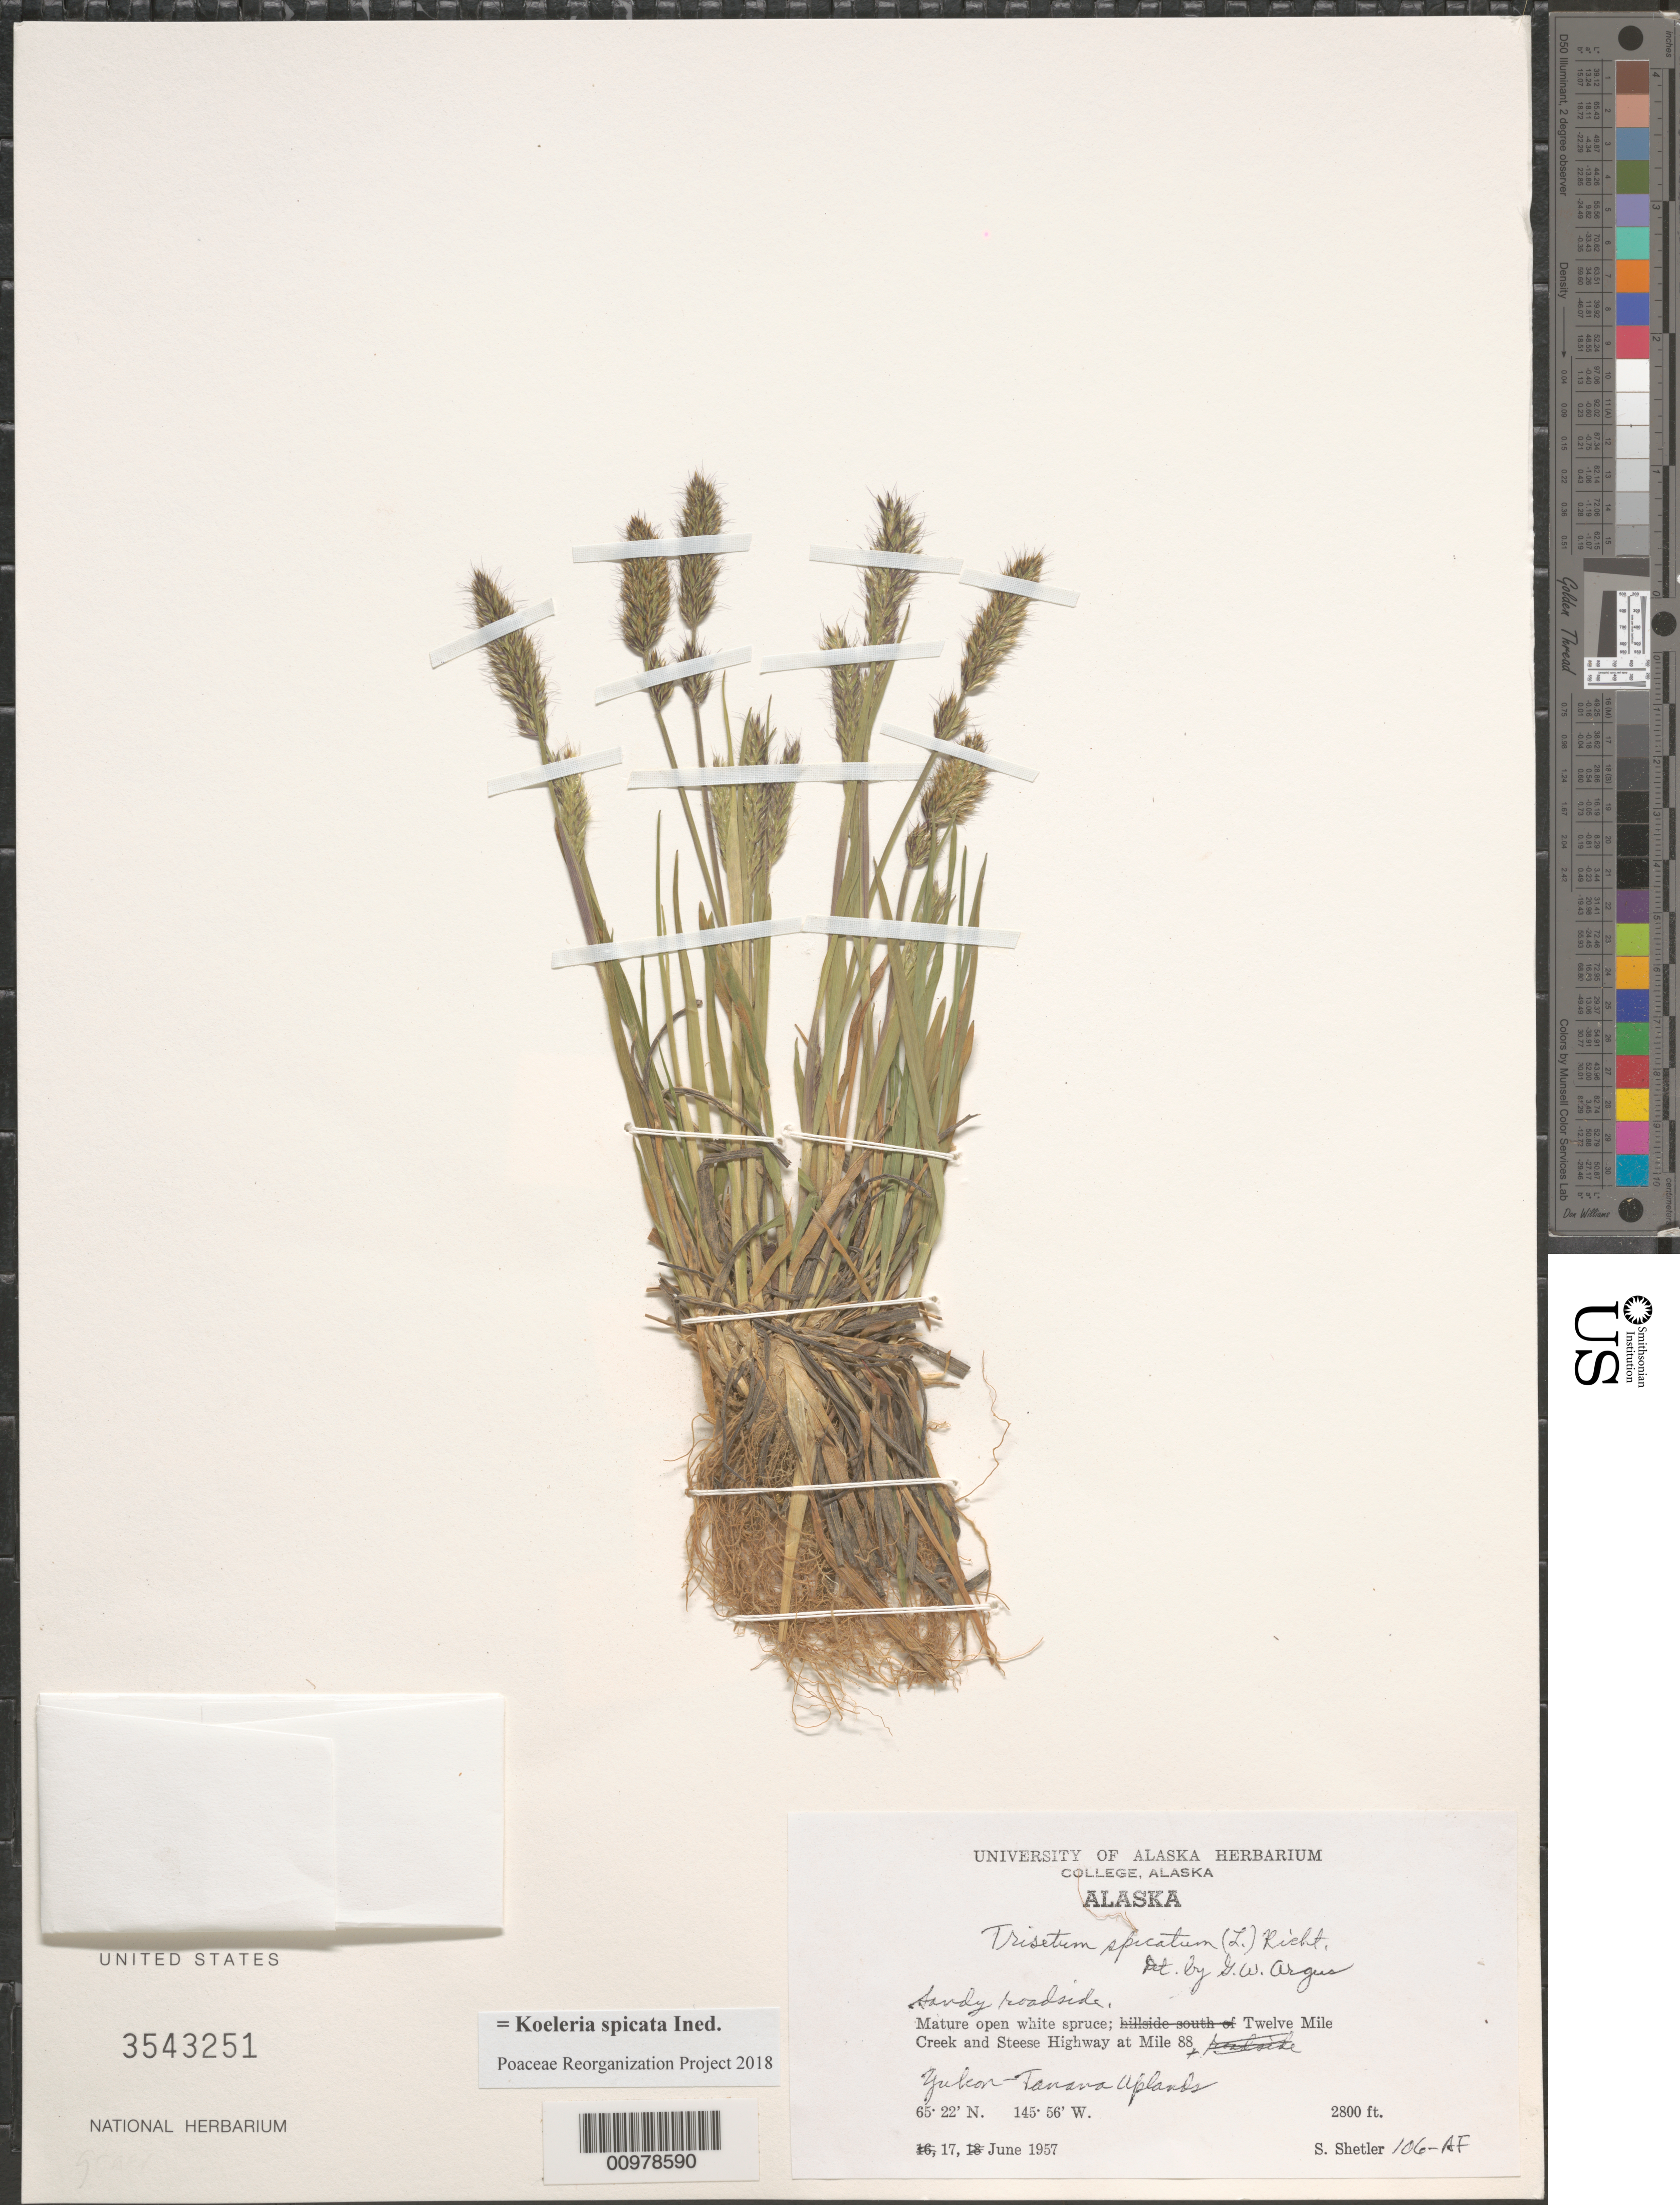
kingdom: Plantae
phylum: Tracheophyta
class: Liliopsida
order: Poales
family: Poaceae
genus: Koeleria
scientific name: Koeleria spicata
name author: (L.) Barberá et al.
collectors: S. Shetler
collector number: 106-AF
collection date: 1957-06-17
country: United States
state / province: Alaska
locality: Twelve Mile Creek and Steese Highway at Mile 88. Yukon-Tanana Uplands.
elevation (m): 853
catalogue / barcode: US 3543251